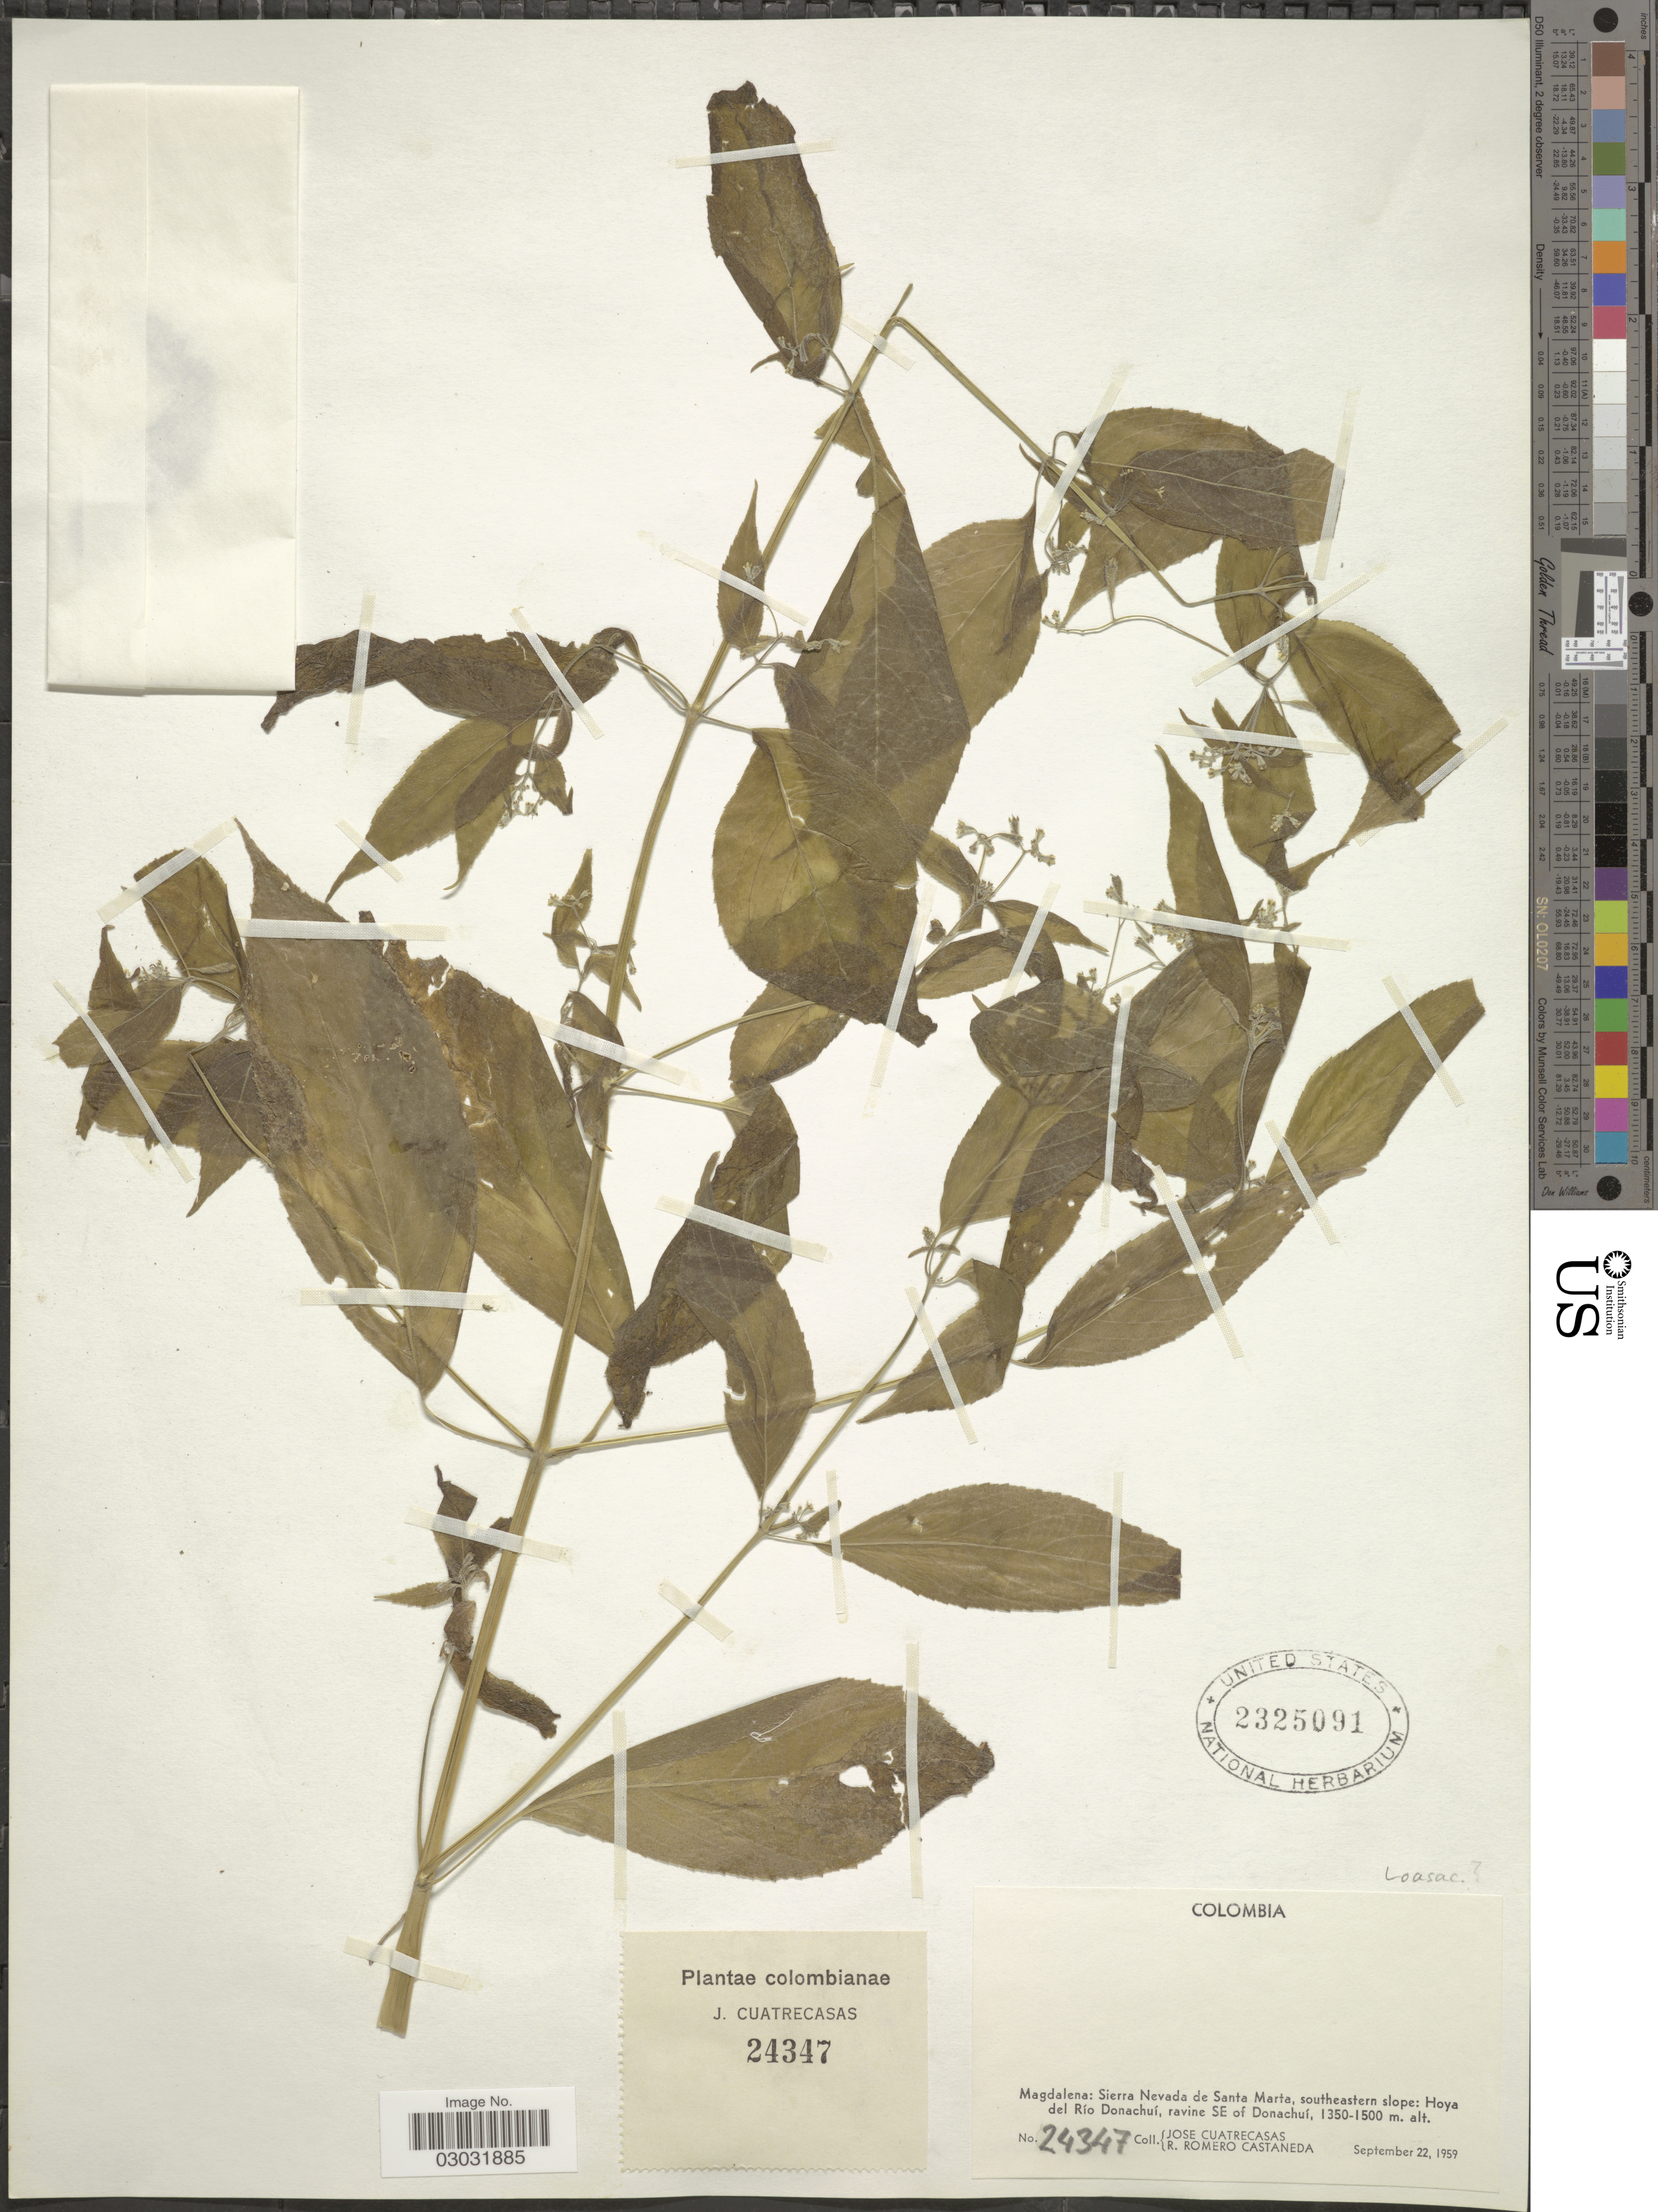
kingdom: Plantae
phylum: Tracheophyta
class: Magnoliopsida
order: Cornales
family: Loasaceae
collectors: J. Cuatrecasas & R. Romero Castañeda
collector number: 24347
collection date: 1959-09-22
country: Colombia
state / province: Magdalena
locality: Sierra Nevada de Santa Marta, southeastern slope: Hoya del Río Donachuí, ravine SE of Donachuí.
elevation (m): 1350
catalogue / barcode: US 2325091